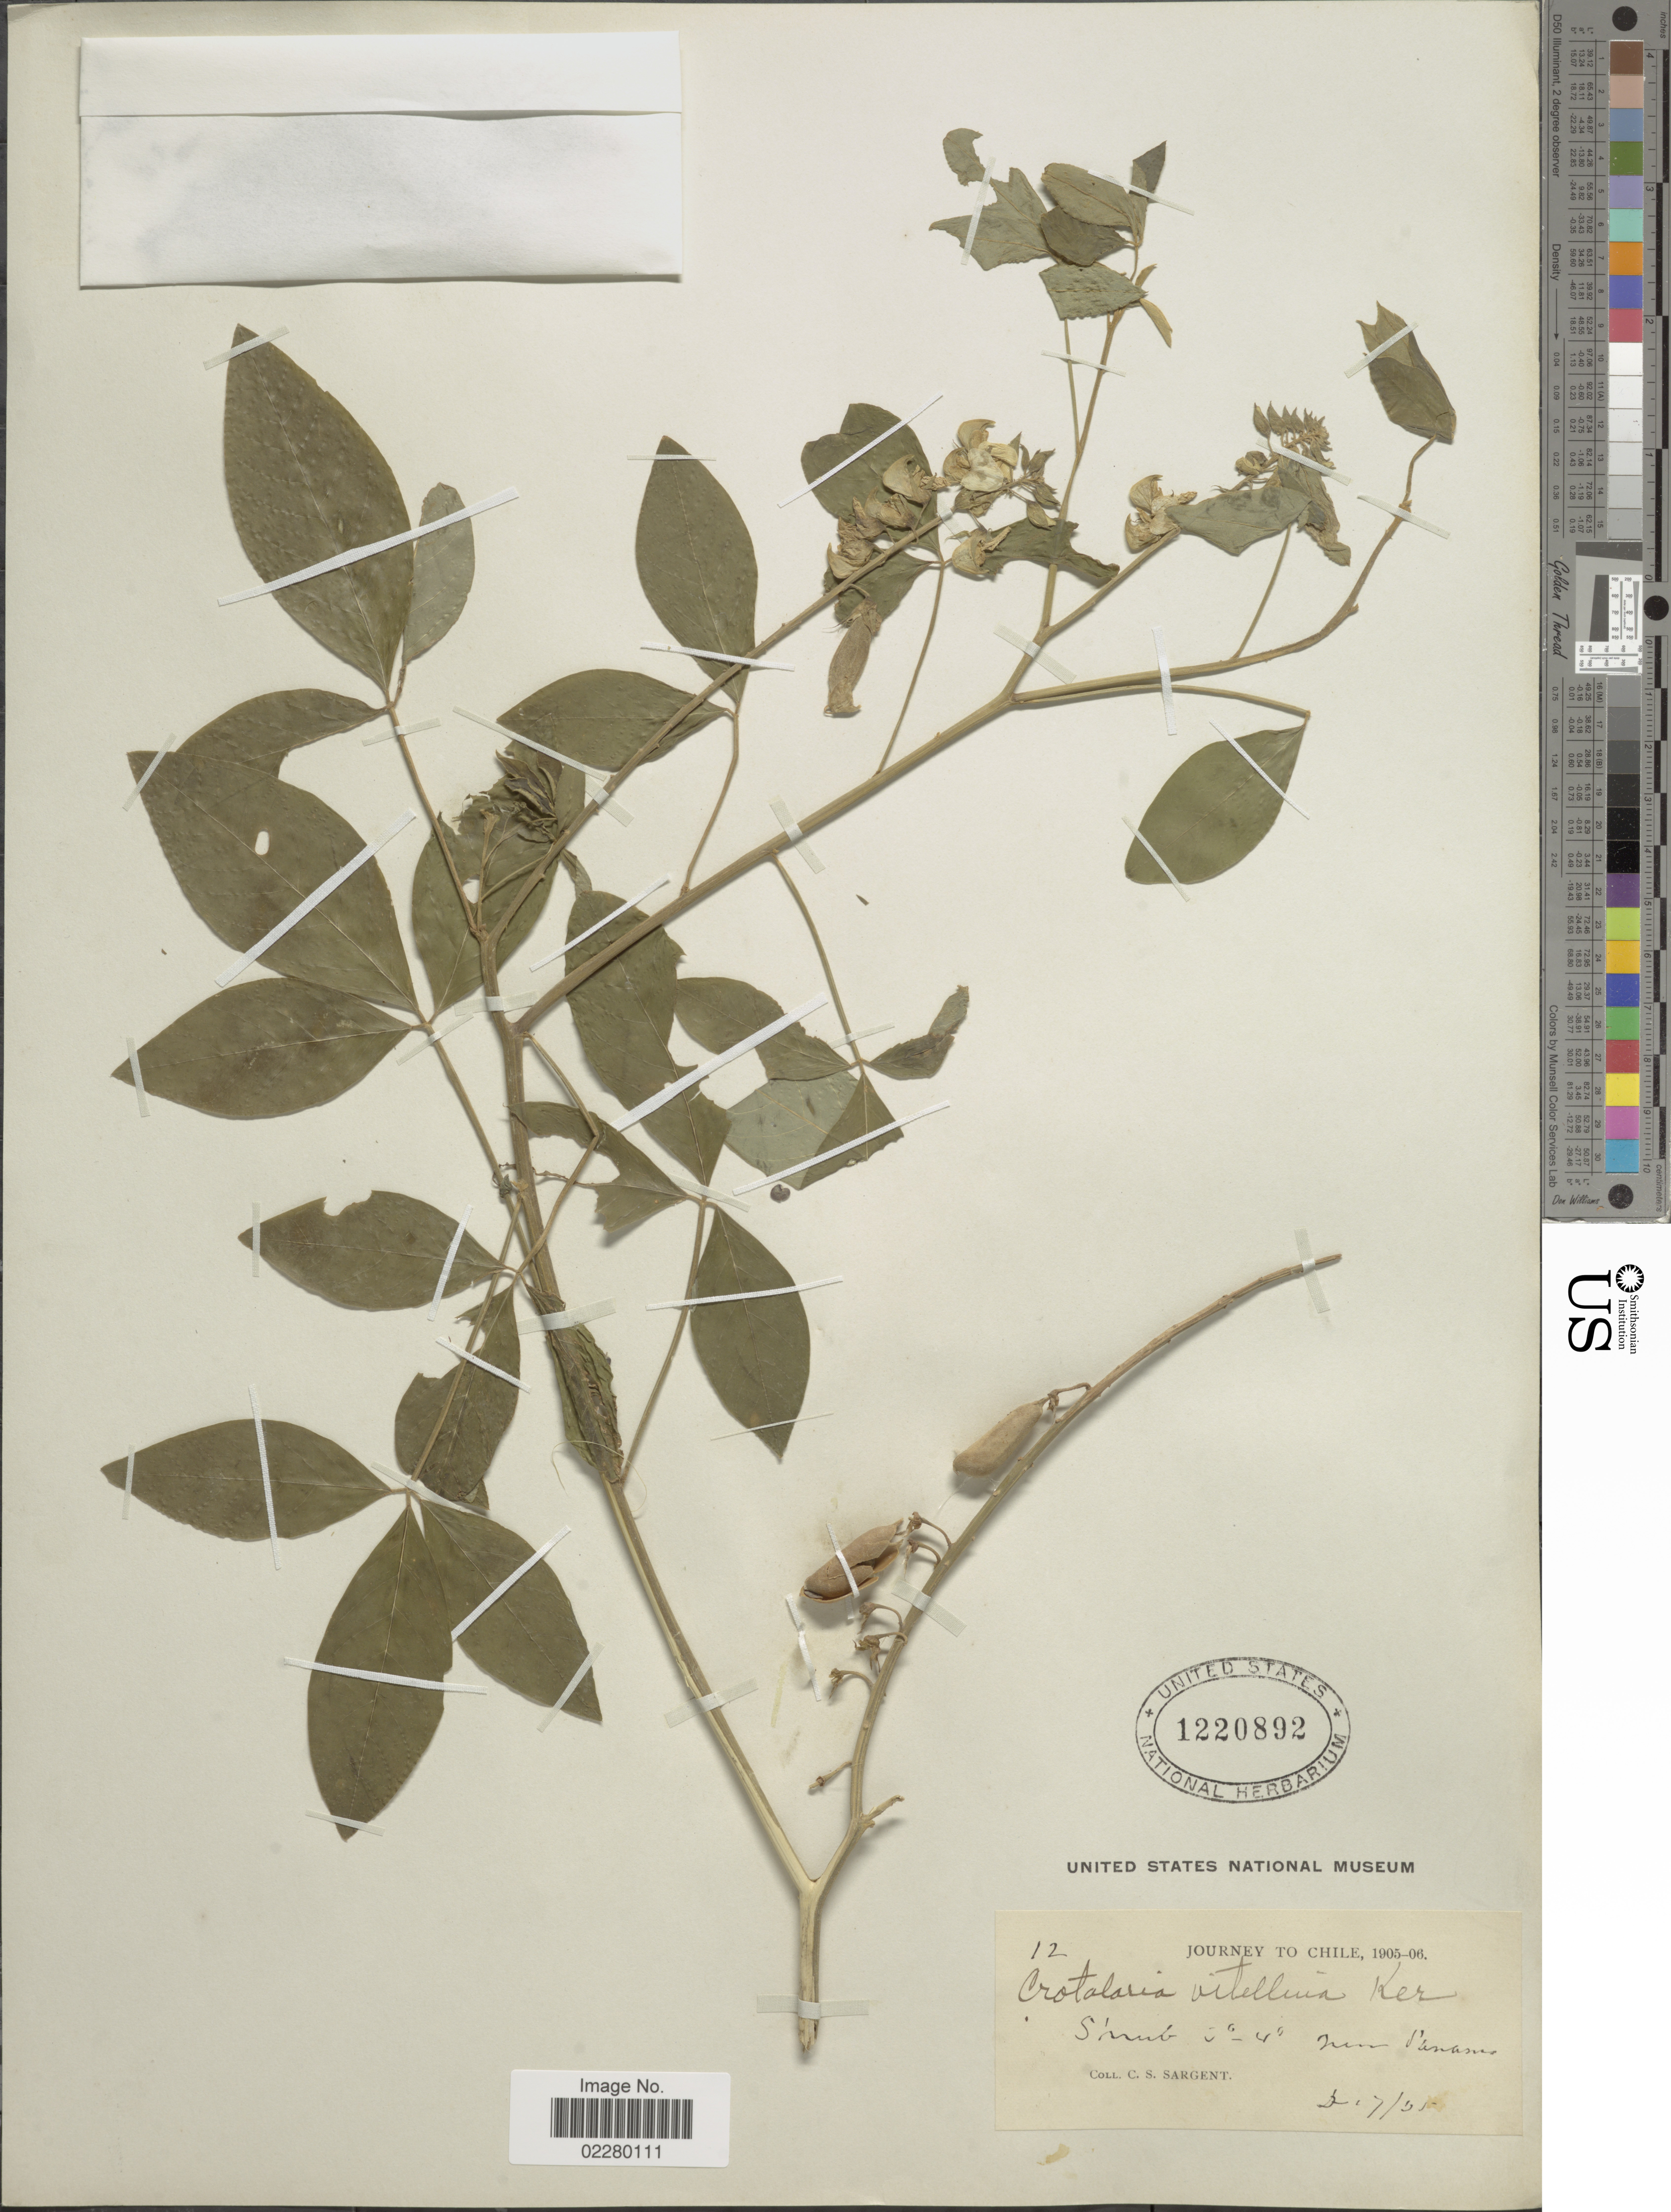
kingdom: Plantae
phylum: Tracheophyta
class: Magnoliopsida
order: Fabales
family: Fabaceae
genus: Crotalaria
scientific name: Crotalaria cajanifolia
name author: Kunth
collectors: C. S. Sargent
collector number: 12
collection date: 1905-12-17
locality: Journey to Chile. Near Panama.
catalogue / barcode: US 1220892